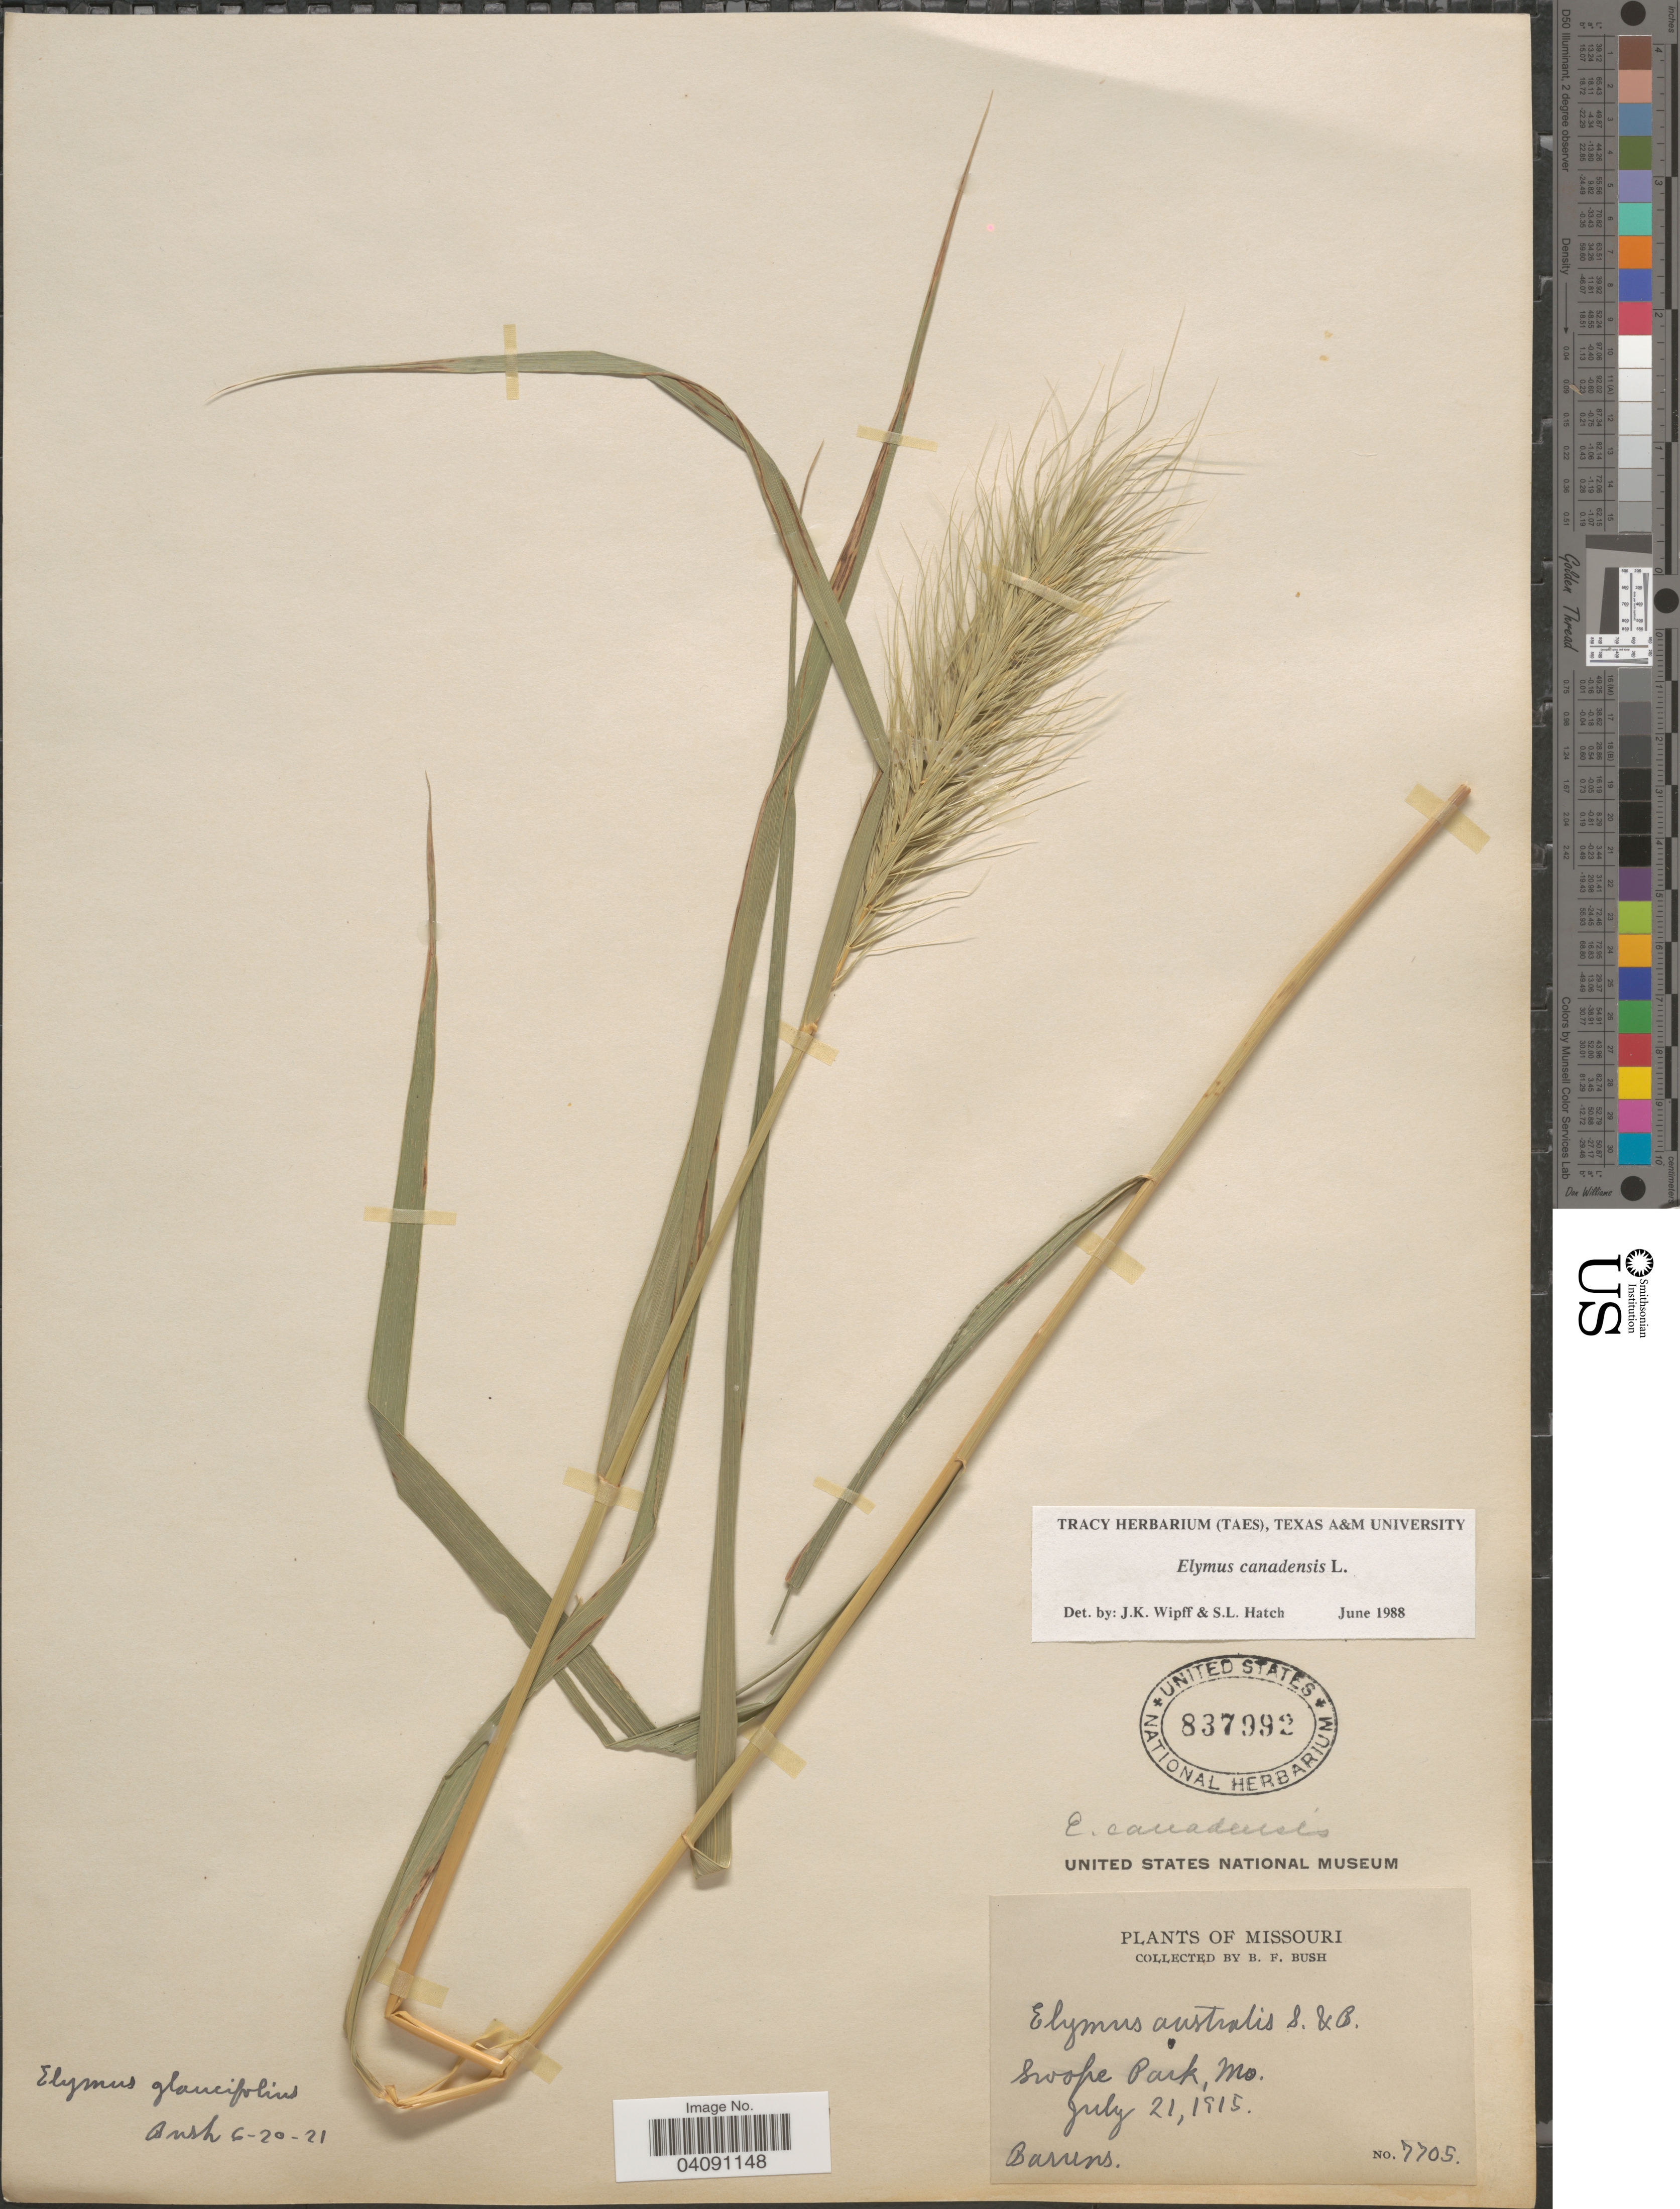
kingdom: Plantae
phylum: Tracheophyta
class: Liliopsida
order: Poales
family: Poaceae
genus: Elymus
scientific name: Elymus canadensis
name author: L.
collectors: B. F. Bush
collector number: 7705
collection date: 1915-07-21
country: United States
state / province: Missouri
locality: Swope Park.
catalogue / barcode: US 837992